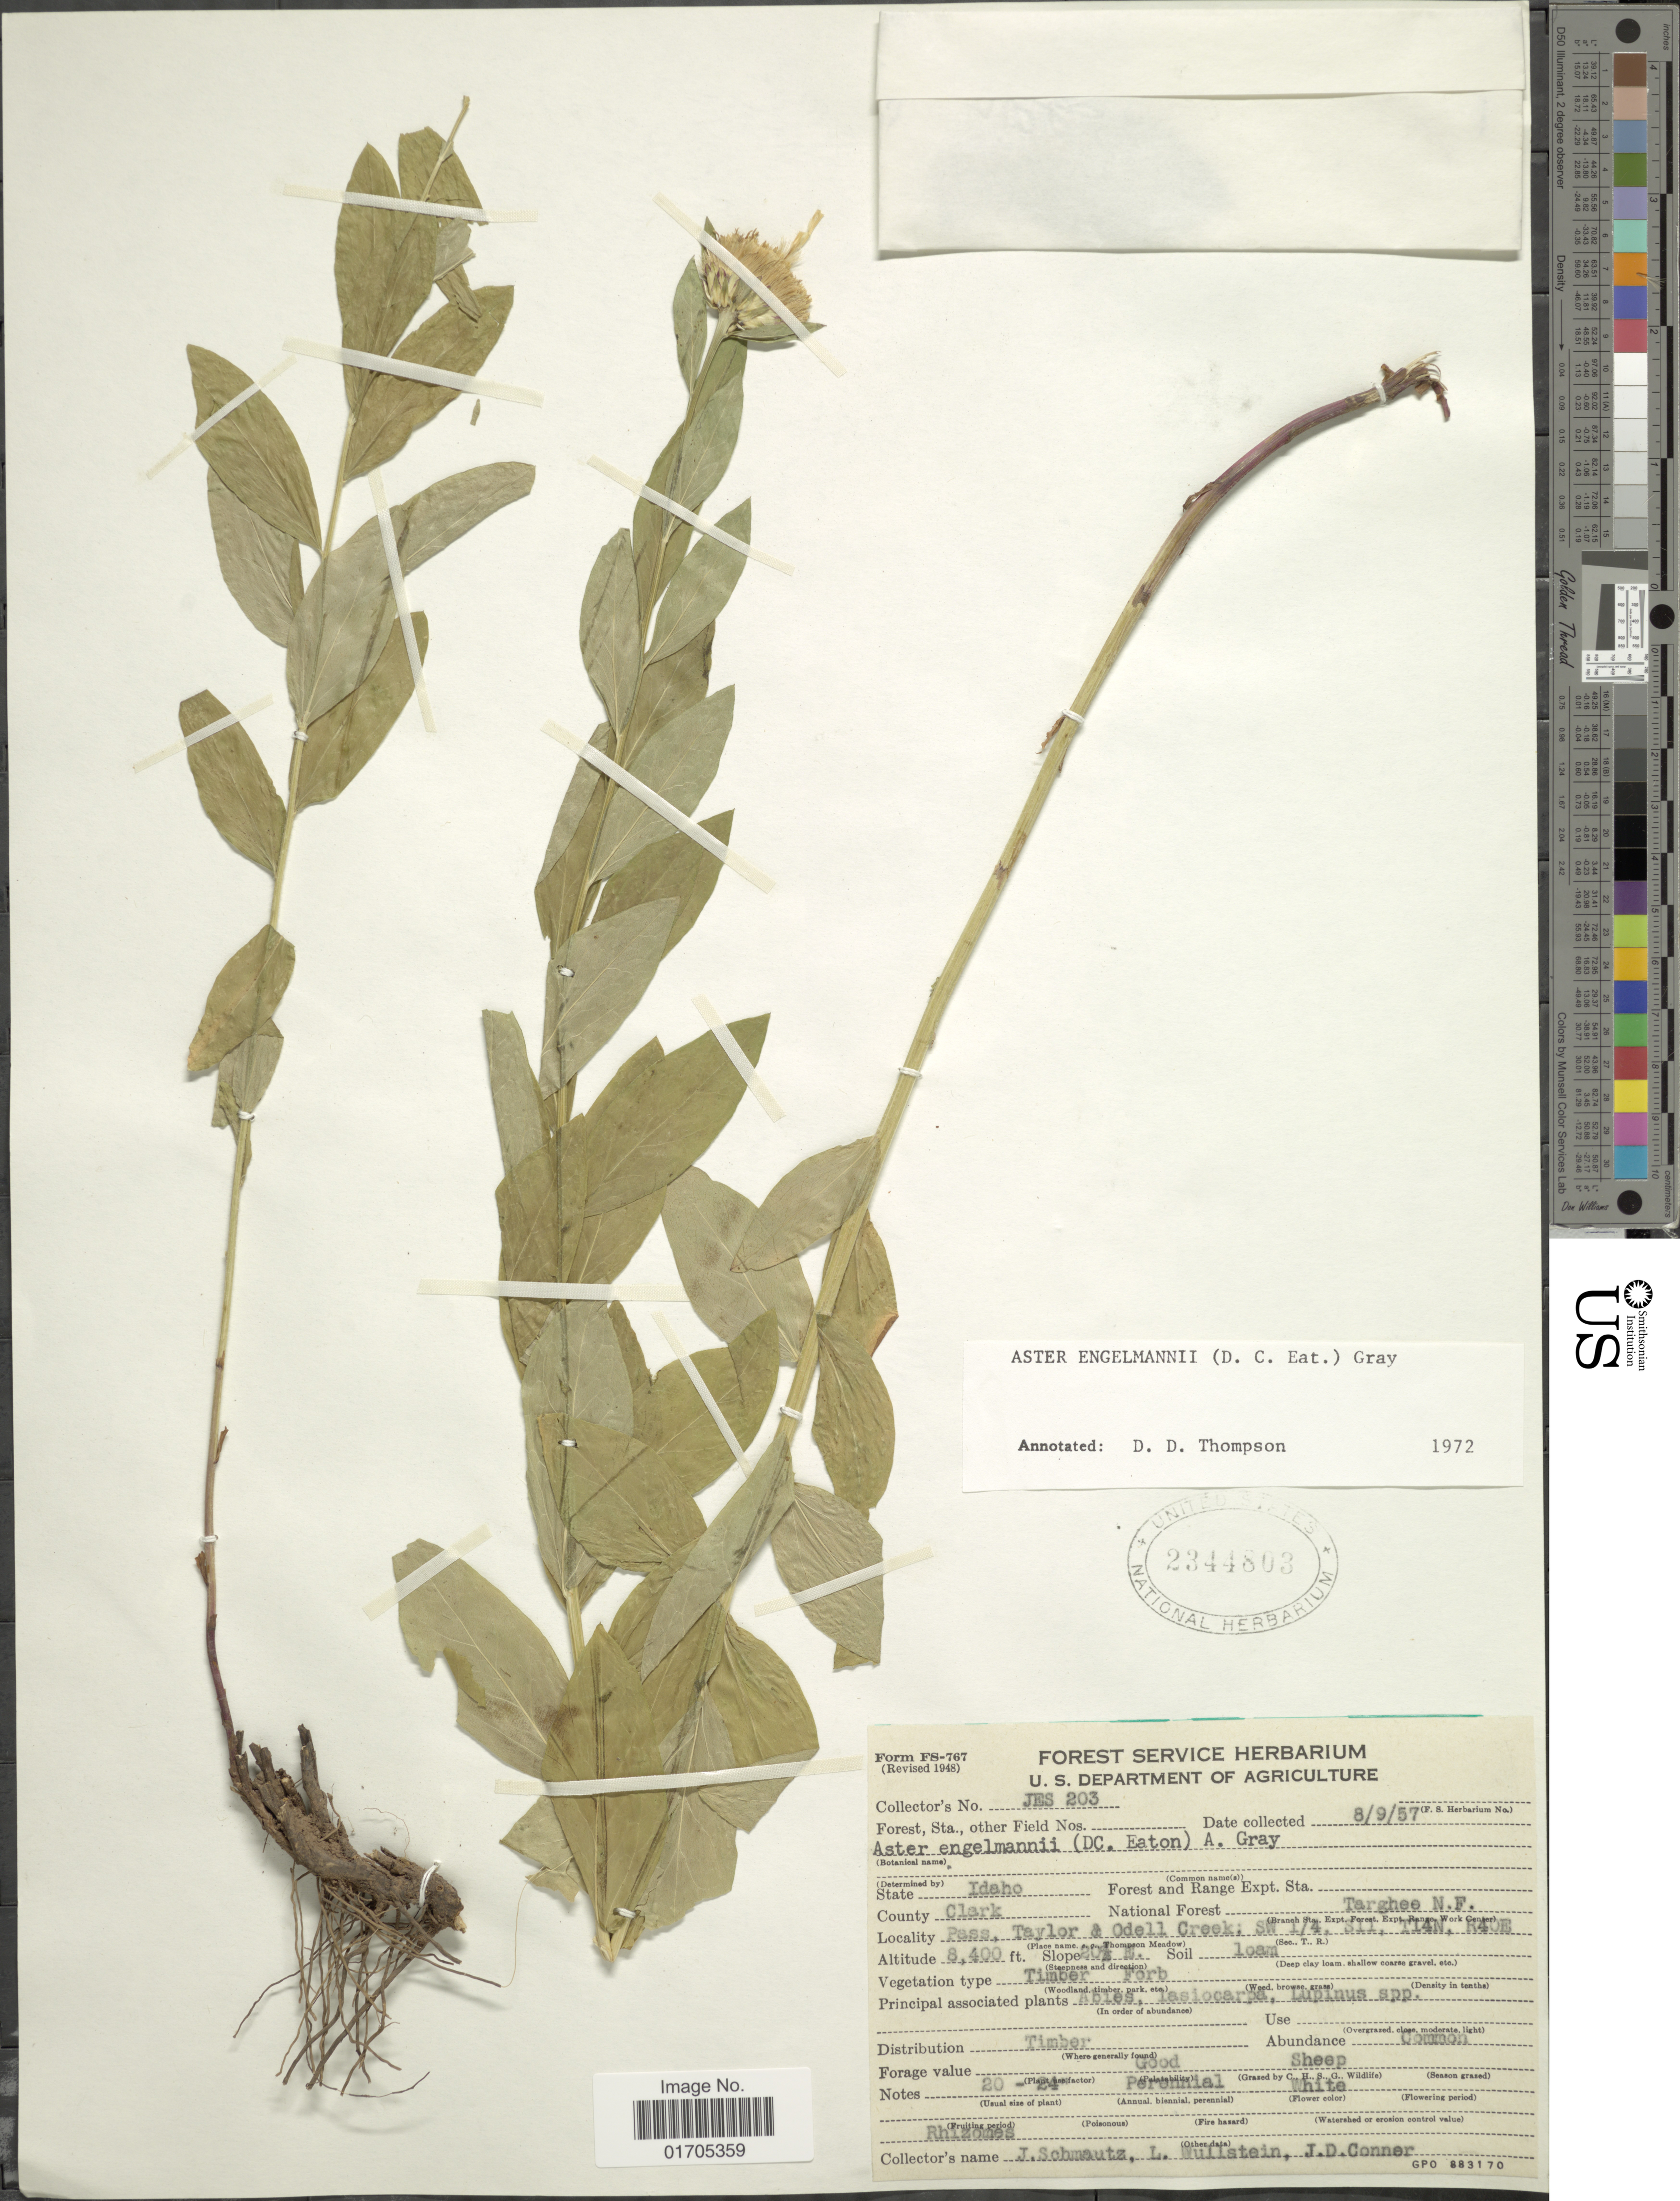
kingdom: Plantae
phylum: Tracheophyta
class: Magnoliopsida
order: Asterales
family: Asteraceae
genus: Eucephalus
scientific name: Eucephalus engelmannii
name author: (D.C. Eaton) Greene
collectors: J. Schmautz, L. Wullstein & J. Conner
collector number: JES 203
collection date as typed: Transcribed d/m/y: 9/8/57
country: United States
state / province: Idaho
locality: State Idaho. County Clark. National Forest Targhee N.F. Pass, Taylor & Odell Creek; SW 1/4, S11, T14N, R40E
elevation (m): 2560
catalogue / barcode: US 2344803